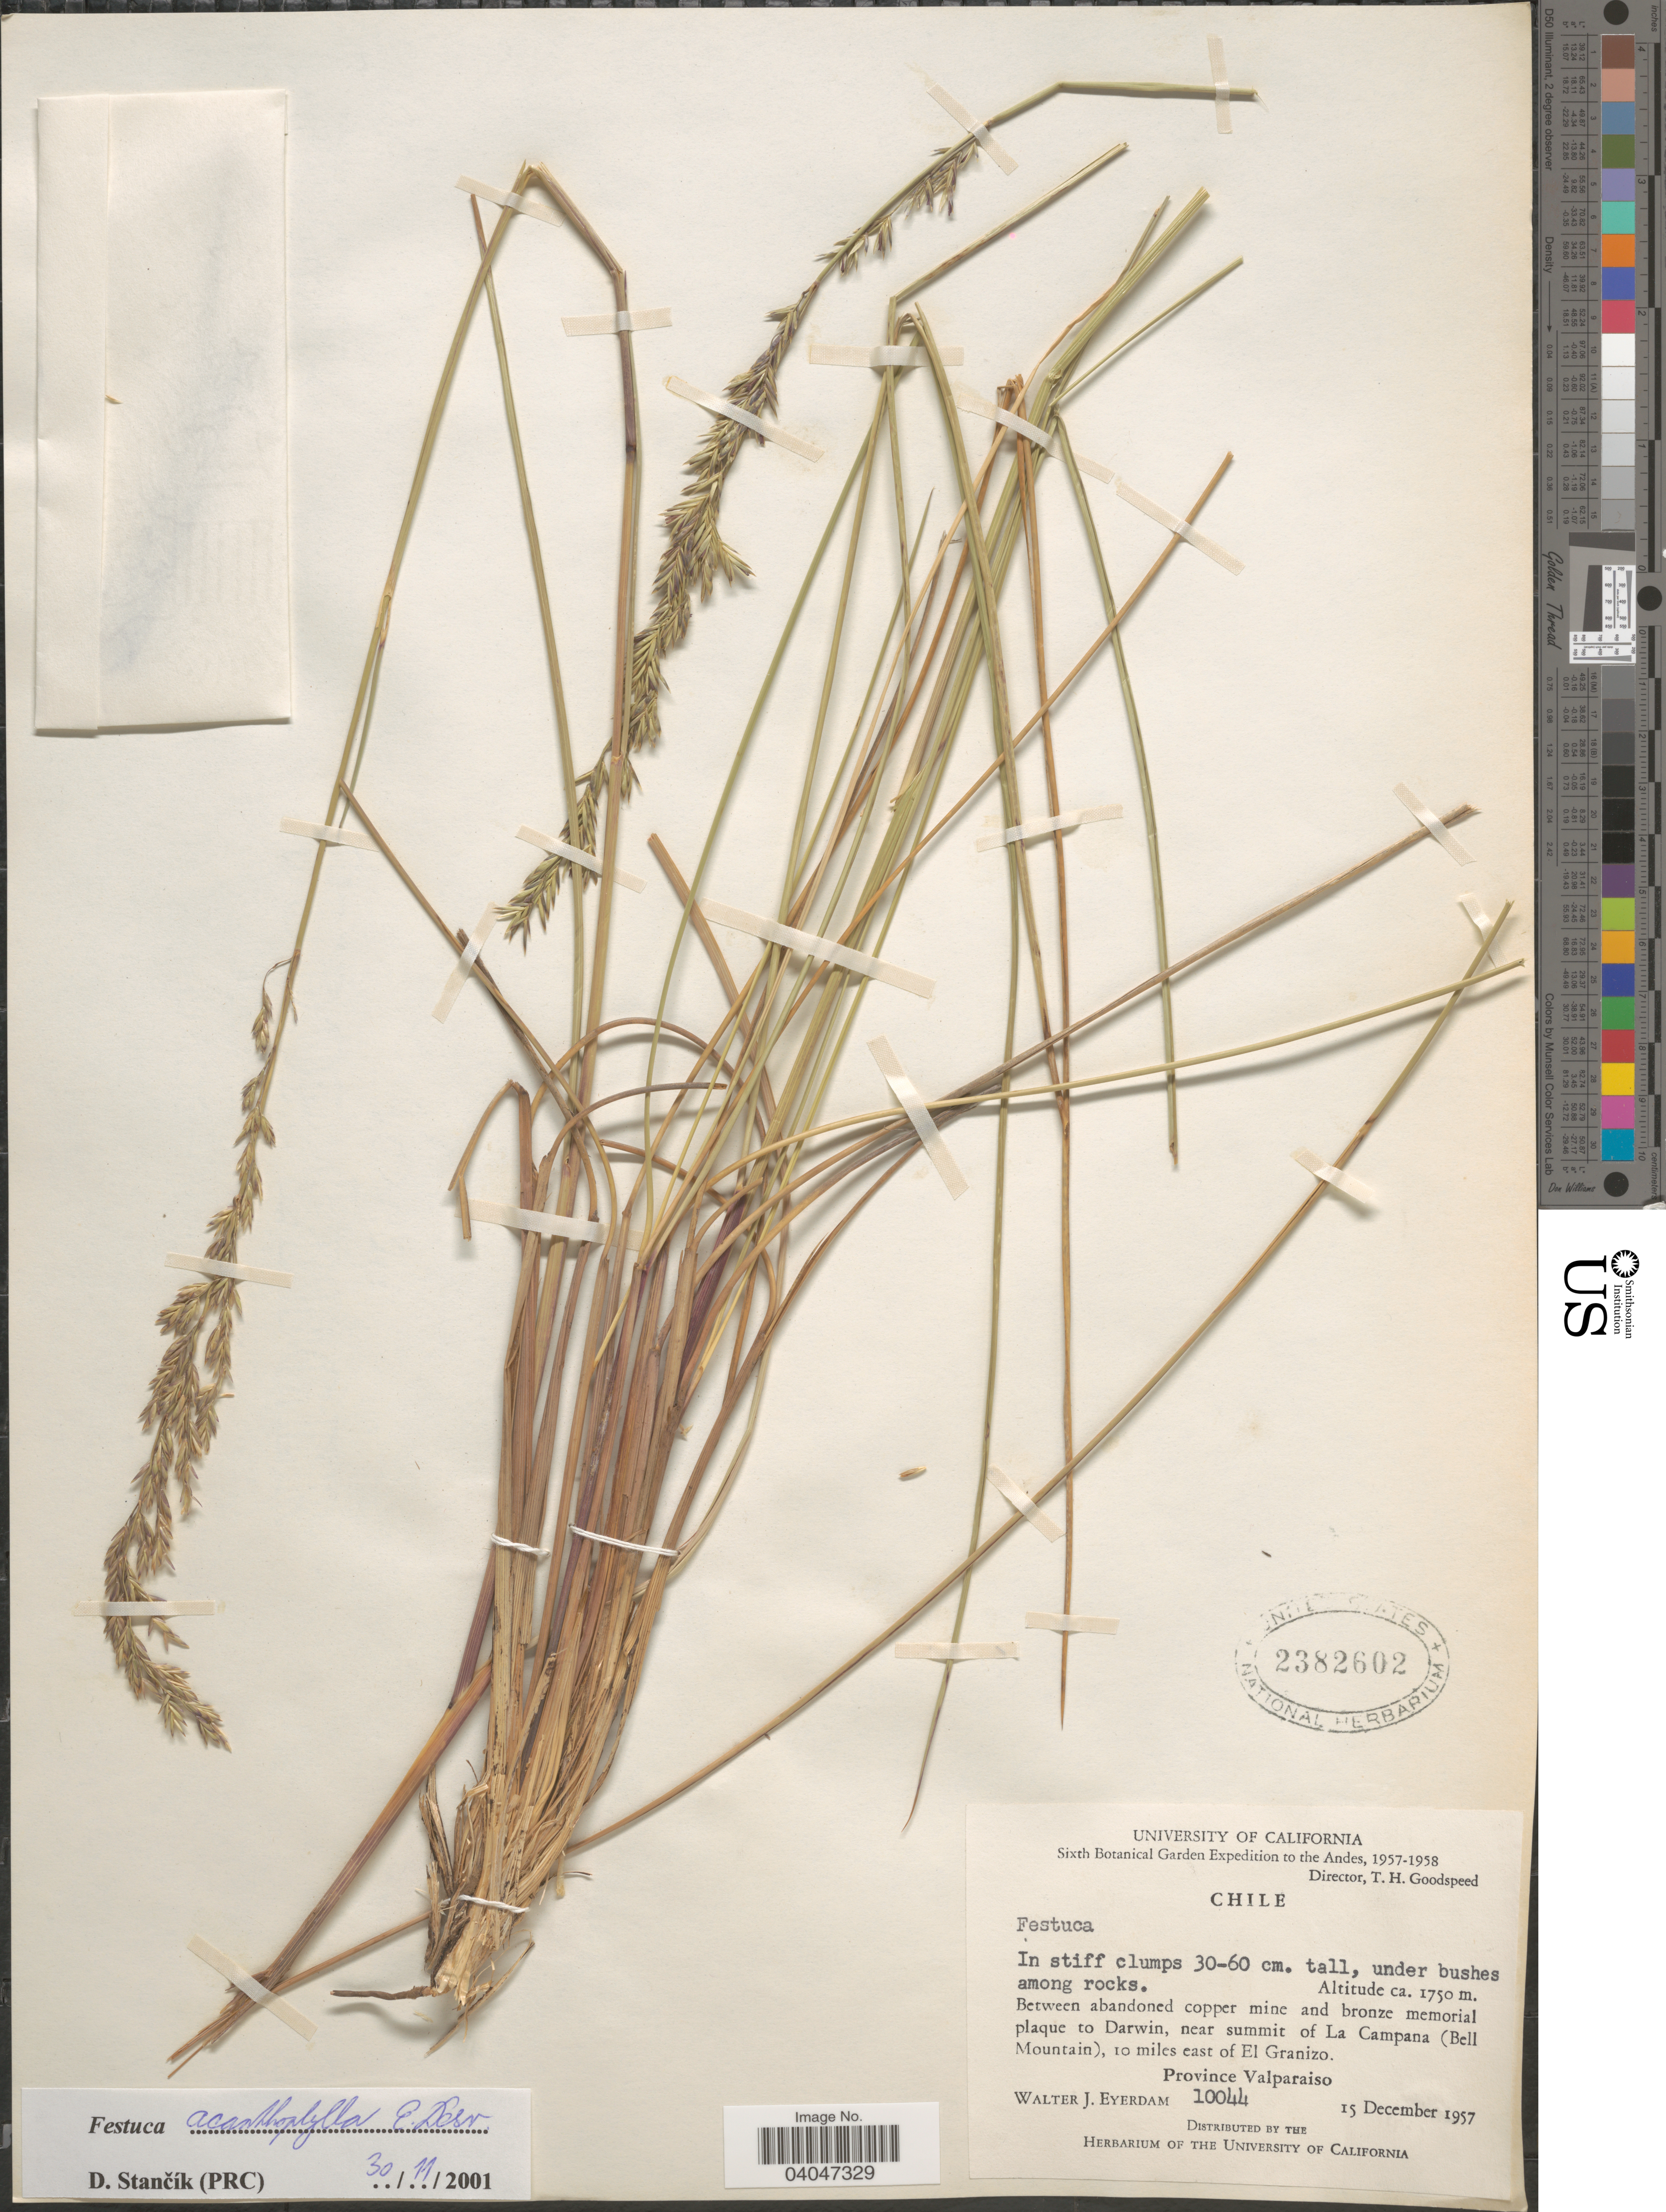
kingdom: Plantae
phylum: Tracheophyta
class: Liliopsida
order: Poales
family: Poaceae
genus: Festuca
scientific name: Festuca acanthophylla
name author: É. Desv.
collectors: W. J. Eyerdam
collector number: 10044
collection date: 1957-12-15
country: Chile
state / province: Valparaíso (V)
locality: The Andes. Between abandones copper mine and bronze memorial plaque to Darwin, near summit of La Campana (Bell Mountain), 10 miles east of El Granizo.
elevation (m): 1750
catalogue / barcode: US 2382602